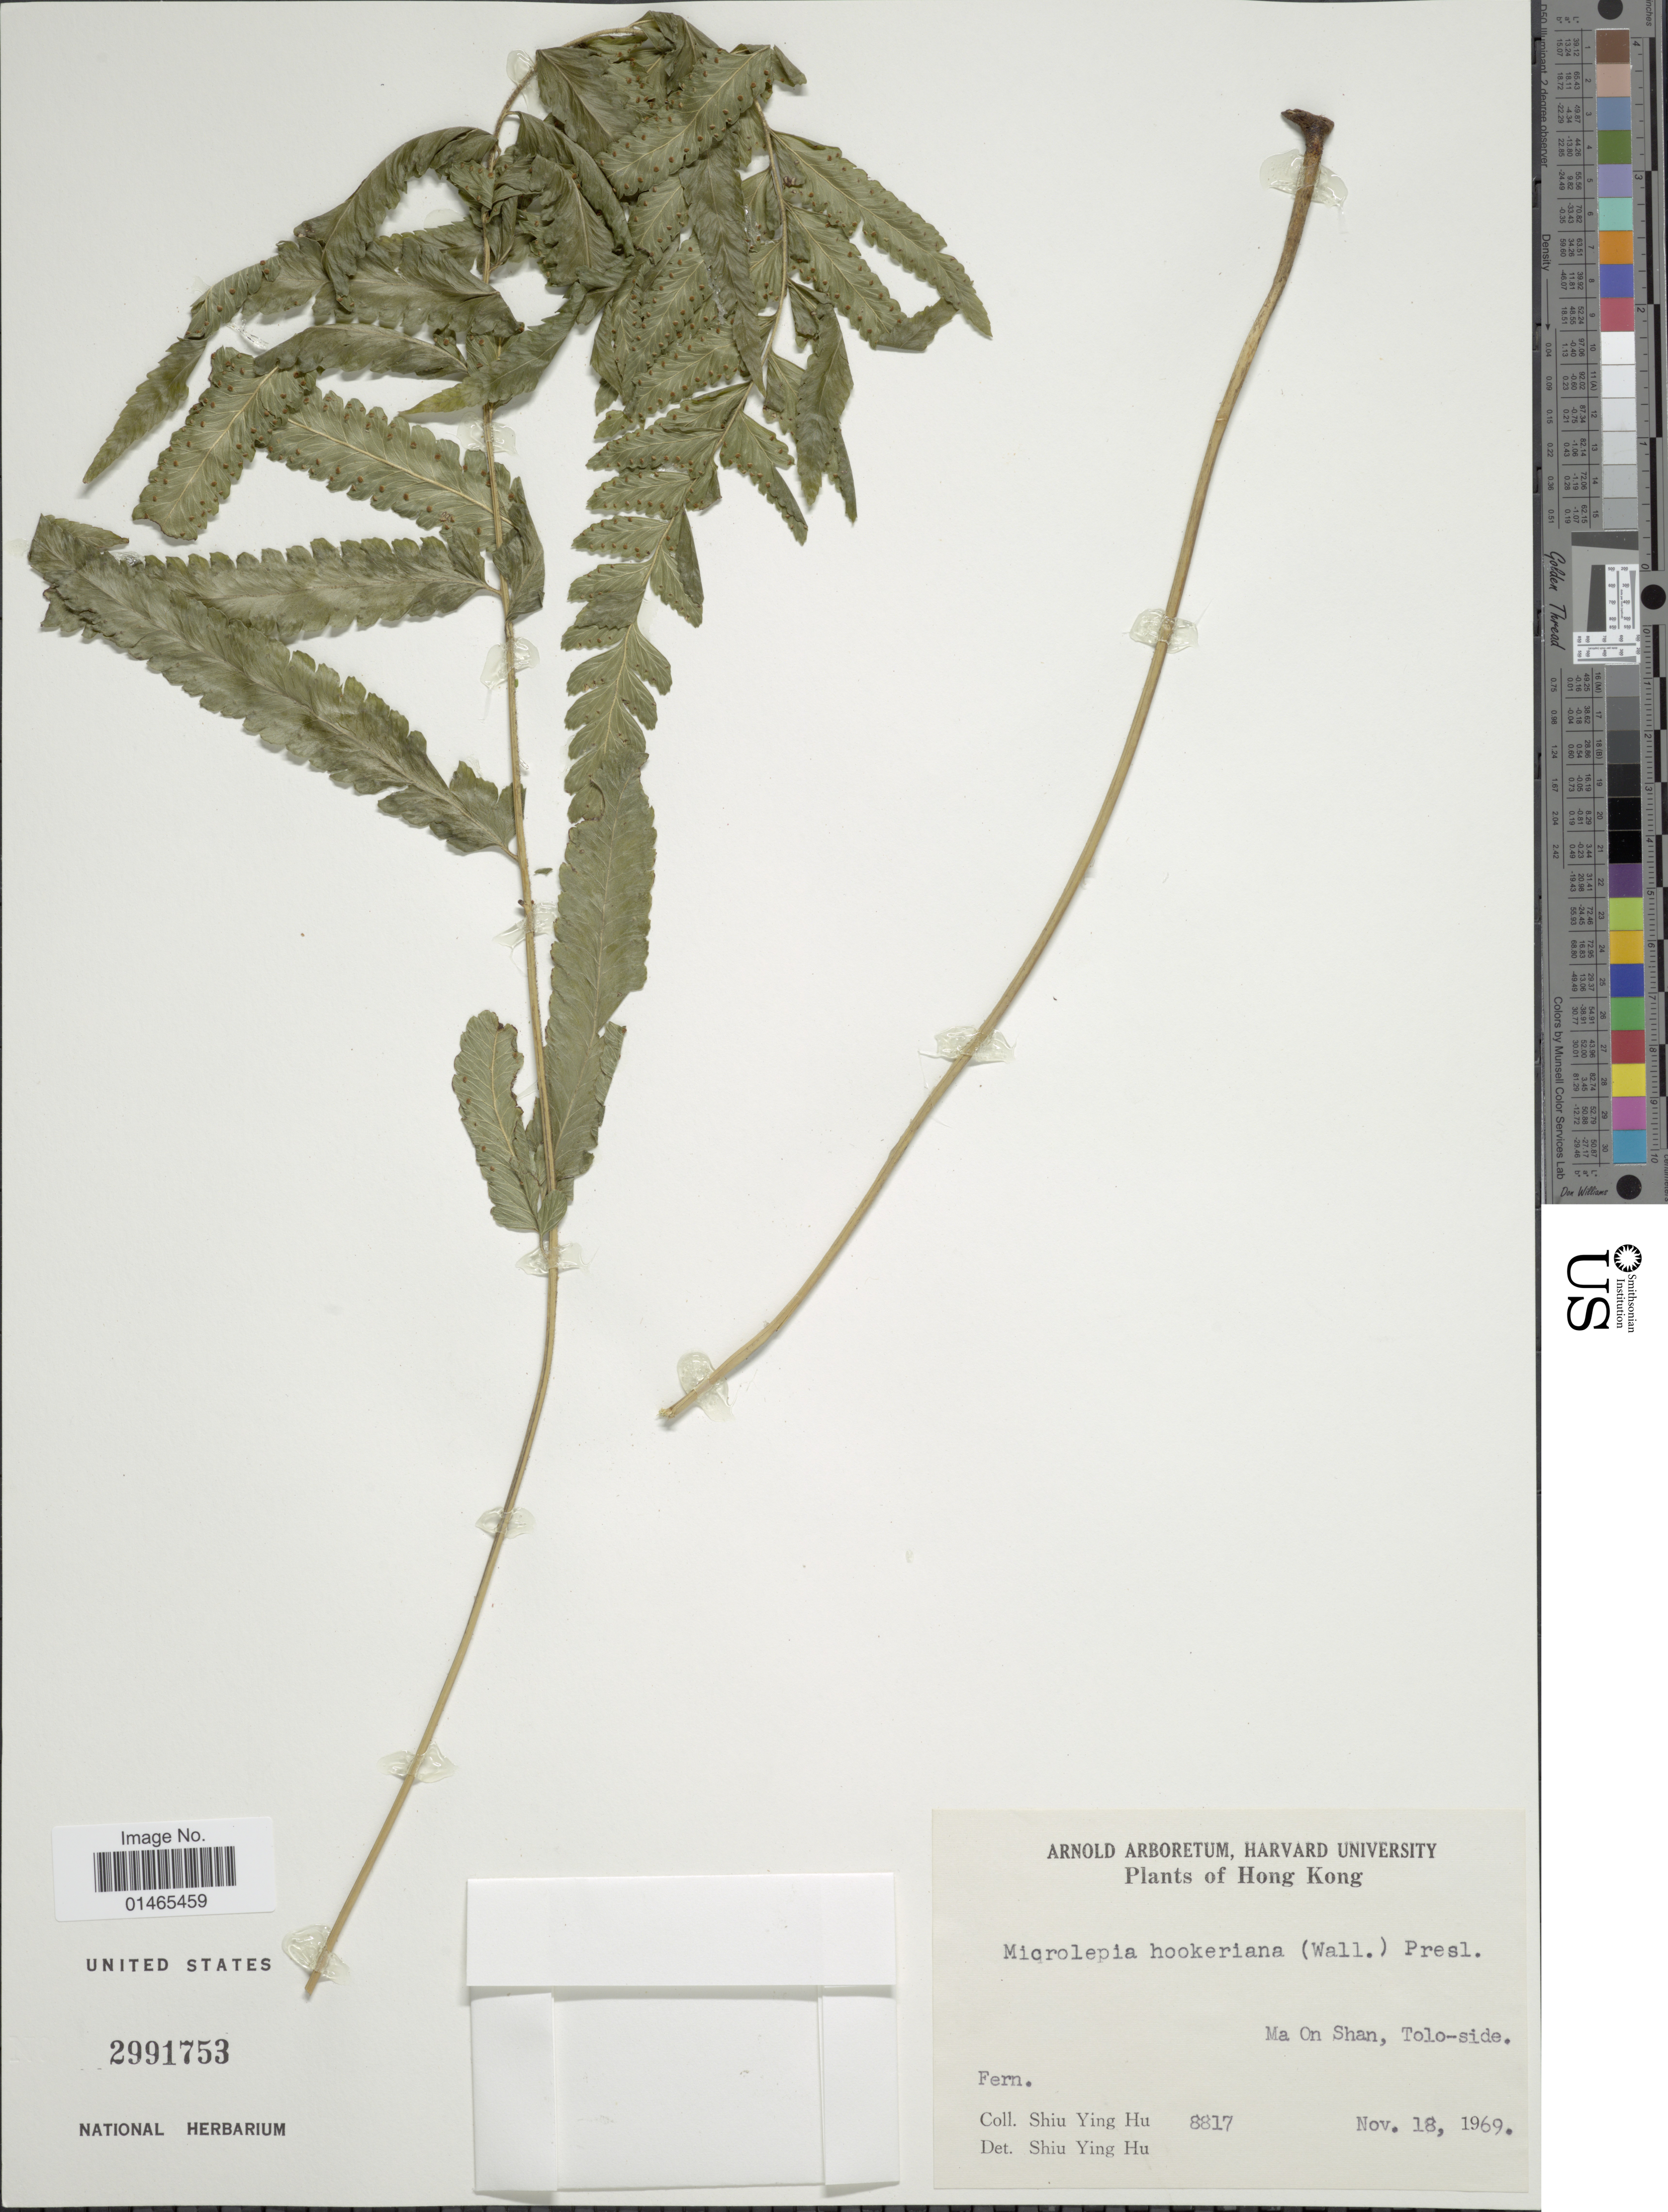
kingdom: Plantae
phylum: Tracheophyta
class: Polypodiopsida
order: Polypodiales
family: Dennstaedtiaceae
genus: Microlepia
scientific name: Microlepia hookeriana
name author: (Wall. ex Hook.) C. Presl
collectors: S. Y. Hu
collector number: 8817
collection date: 1969-11-18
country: China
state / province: Hong Kong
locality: Ma On Shan, Tolo-Side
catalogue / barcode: US 2991753